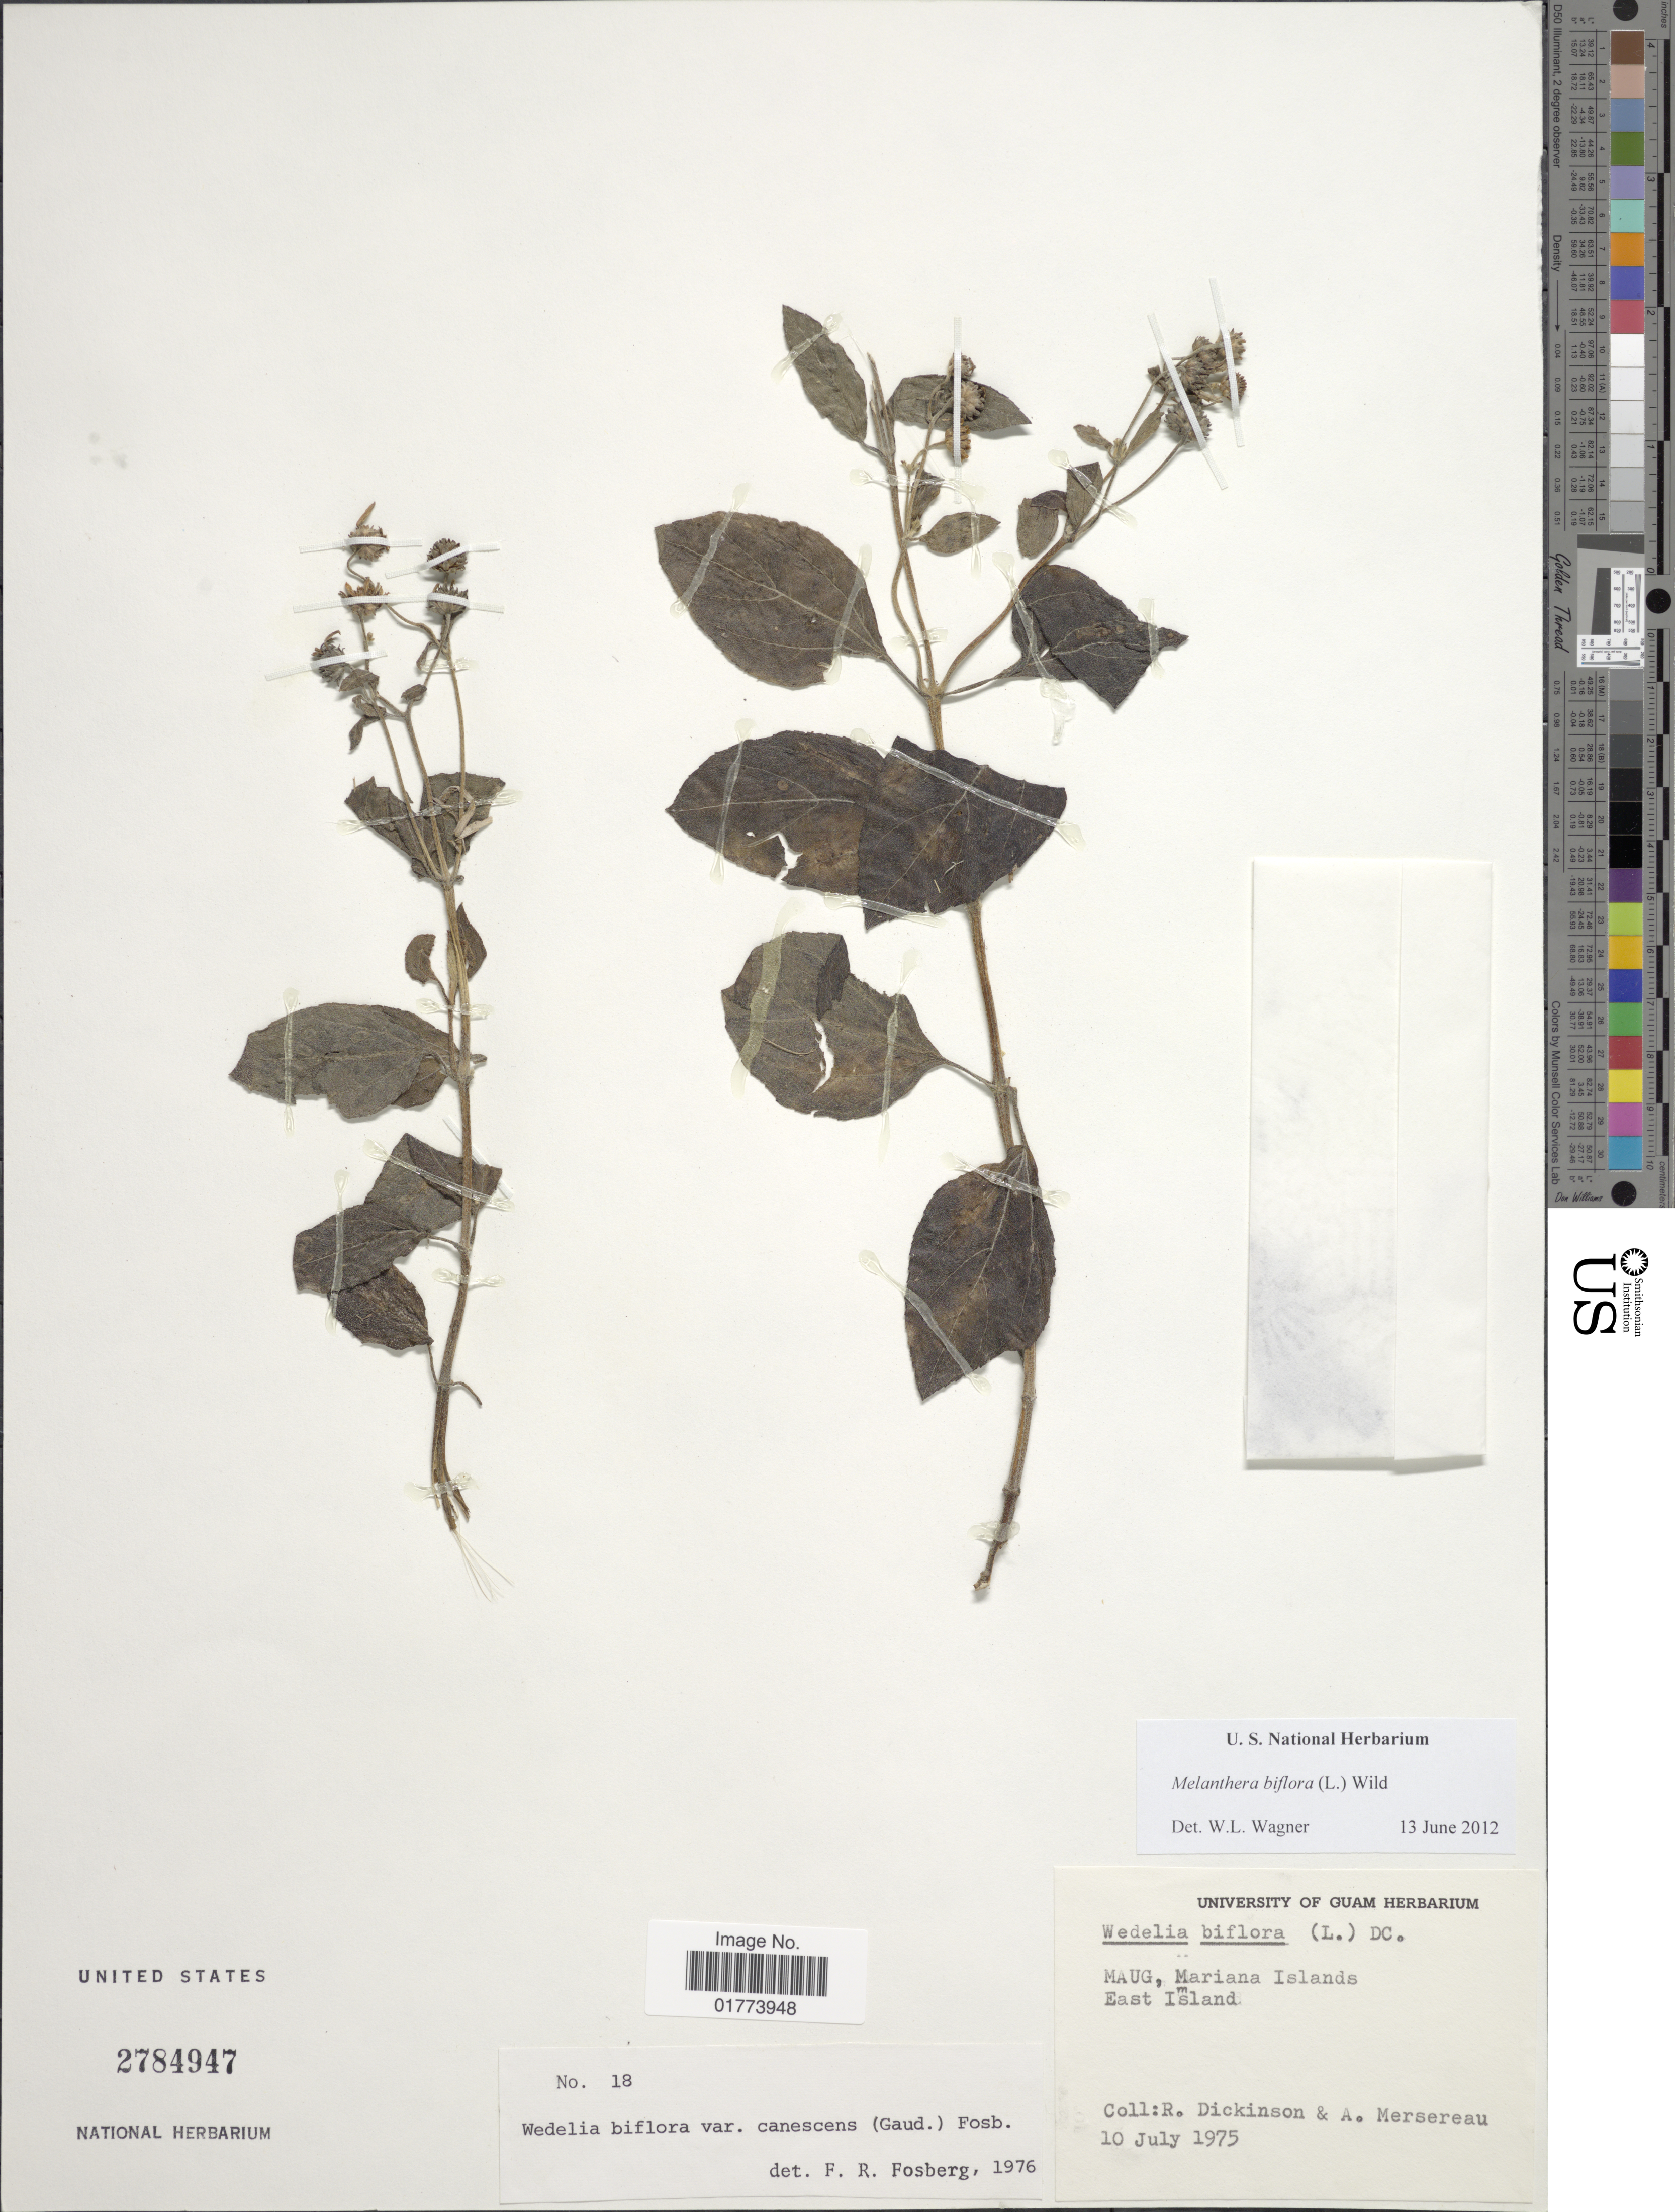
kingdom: Plantae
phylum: Tracheophyta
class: Magnoliopsida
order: Asterales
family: Asteraceae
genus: Wollastonia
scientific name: Wollastonia uniflora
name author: (Willd.) Orchard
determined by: Wagner, W. L., (BOT), Smithsonian Institution - National Museum of Natural History (UNITED STATES)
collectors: R. Dickinson & A. Mersereau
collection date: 1975-07-10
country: Northern Mariana Islands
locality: Maug, Mariana Islands, East Island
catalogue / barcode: US 2784947